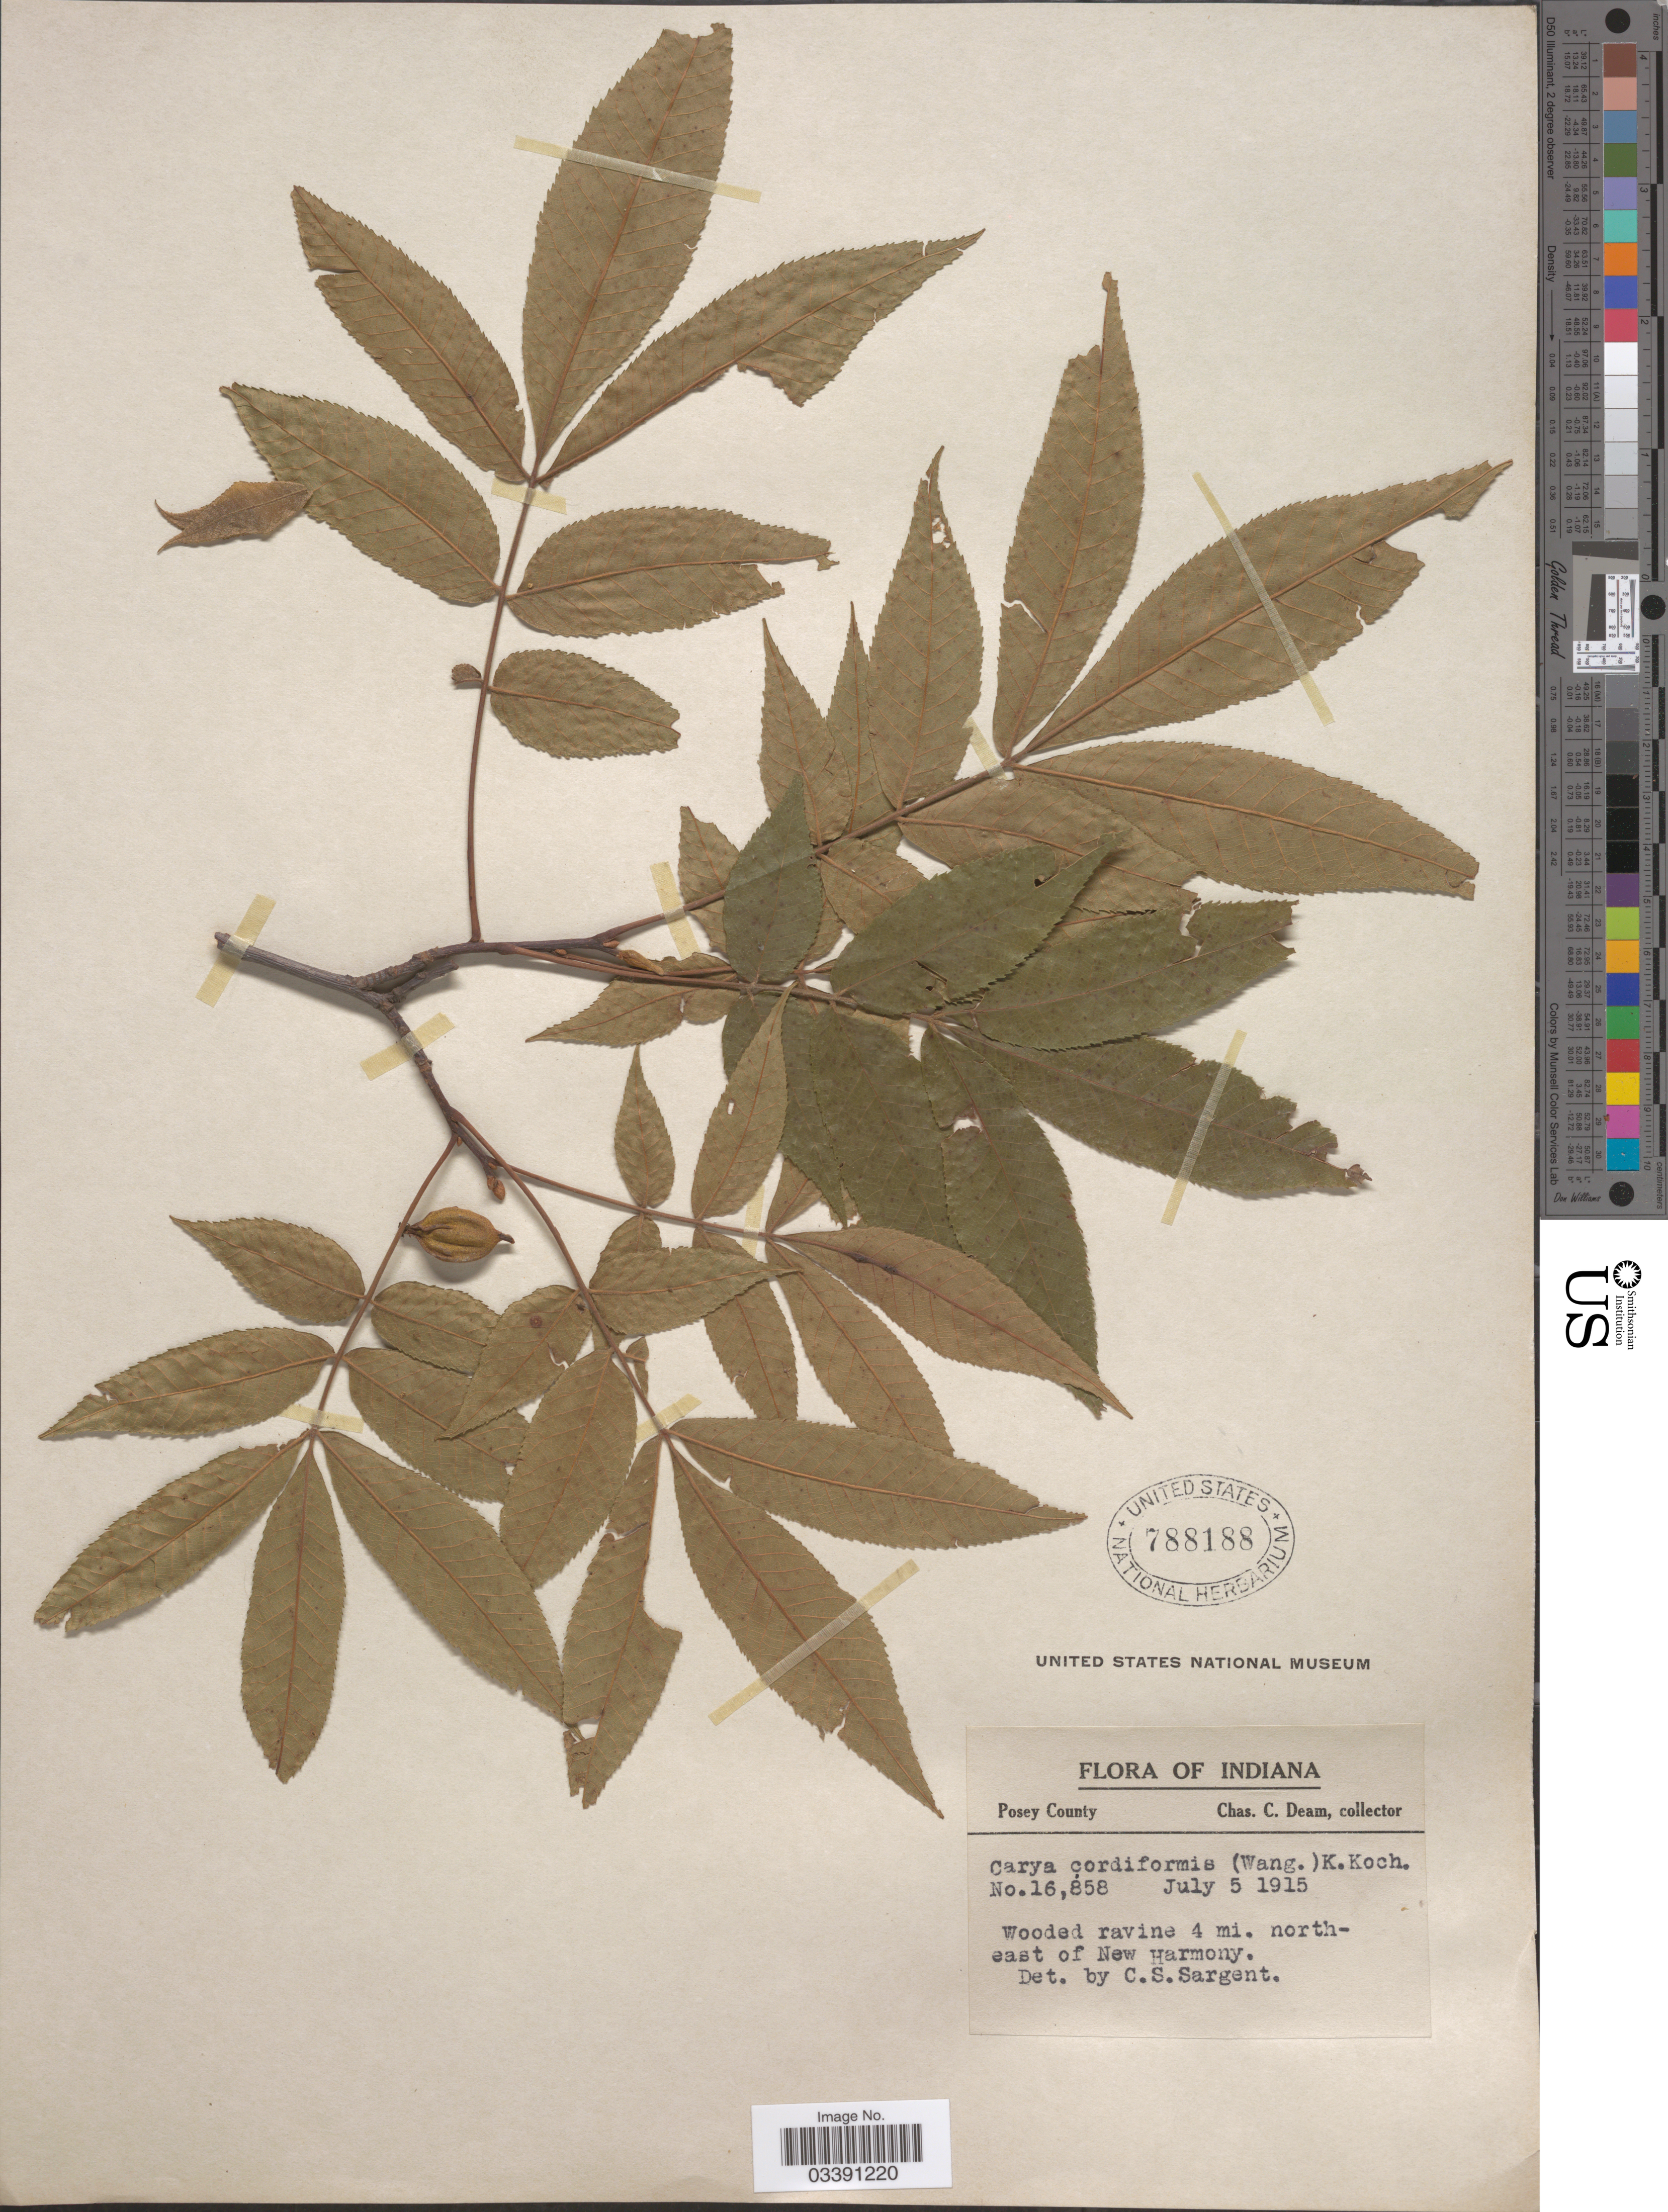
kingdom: Plantae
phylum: Tracheophyta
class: Magnoliopsida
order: Fagales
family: Juglandaceae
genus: Carya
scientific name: Carya cordiformis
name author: (Wangenh.) K. Koch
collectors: C. C. Deam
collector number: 16858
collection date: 1915-07-05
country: United States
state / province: Indiana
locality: Posey County. Wooded ravine 4 mi. northeast of New Harmony.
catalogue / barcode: US 788188